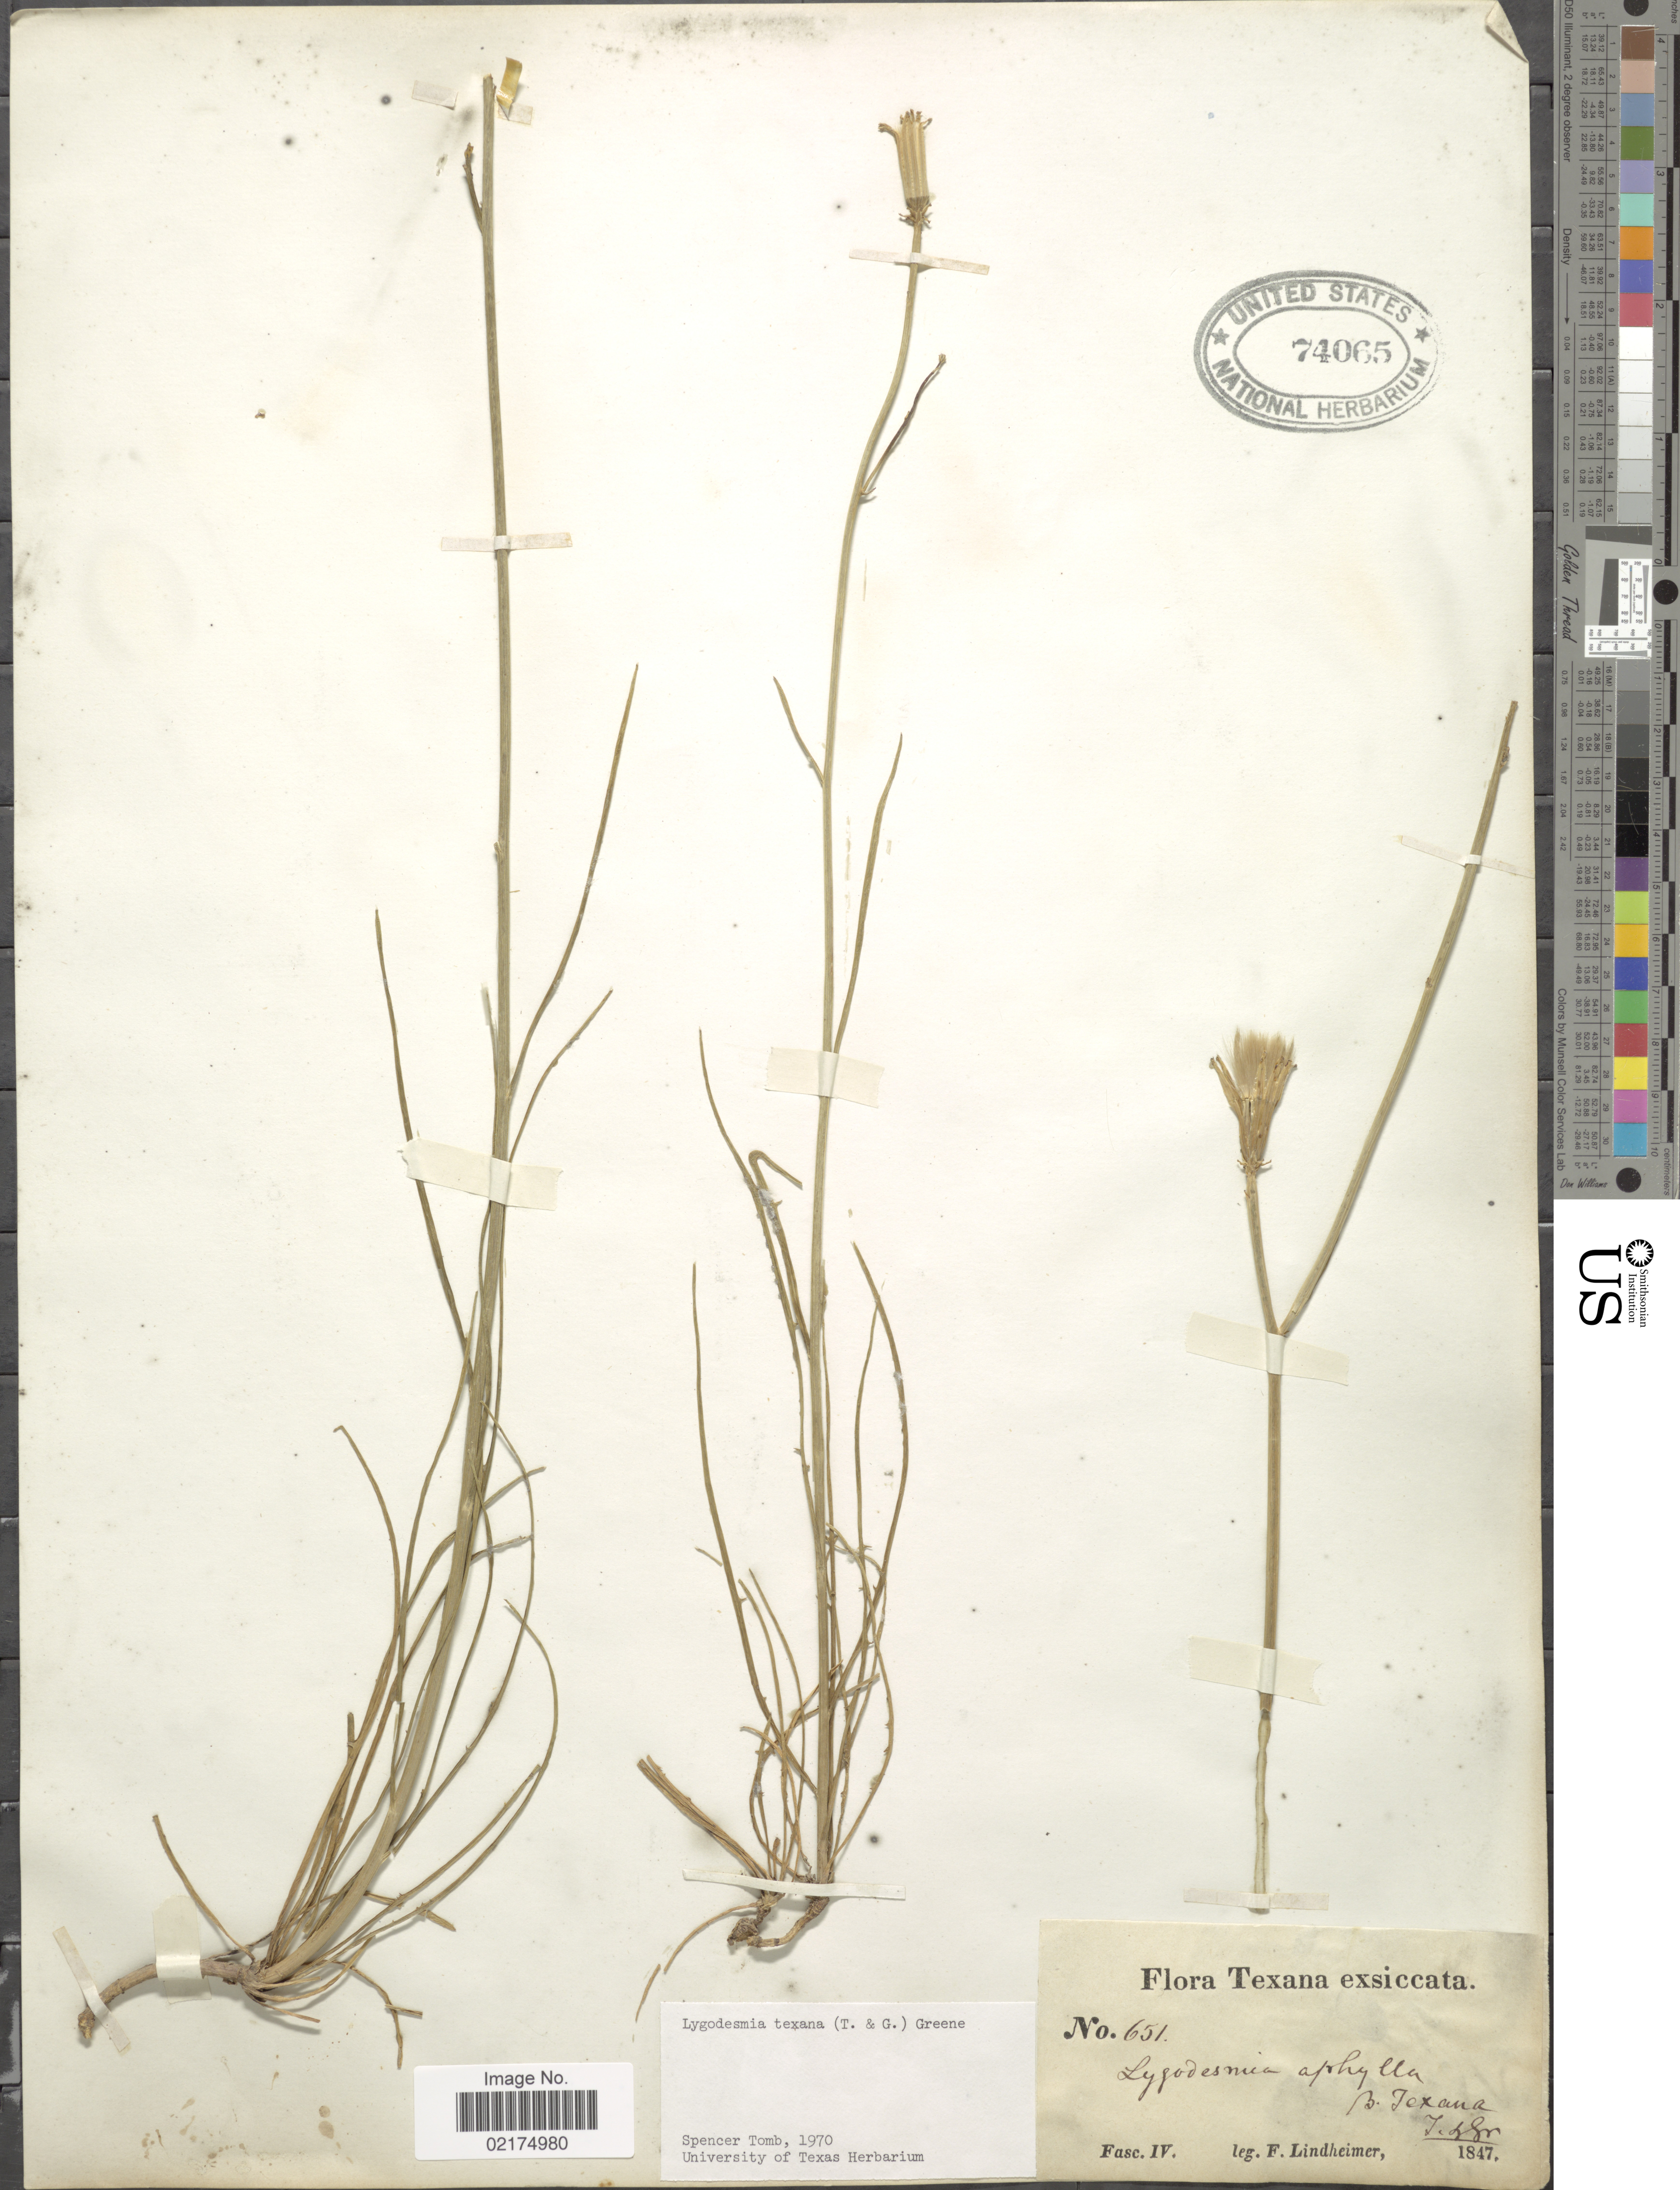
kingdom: Plantae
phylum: Tracheophyta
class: Magnoliopsida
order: Asterales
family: Asteraceae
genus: Lygodesmia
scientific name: Lygodesmia texana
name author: (Torr. & A. Gray) Greene ex Small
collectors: F. Lindheimer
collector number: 651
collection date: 1847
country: United States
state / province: Texas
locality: Tiffin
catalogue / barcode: US 74065